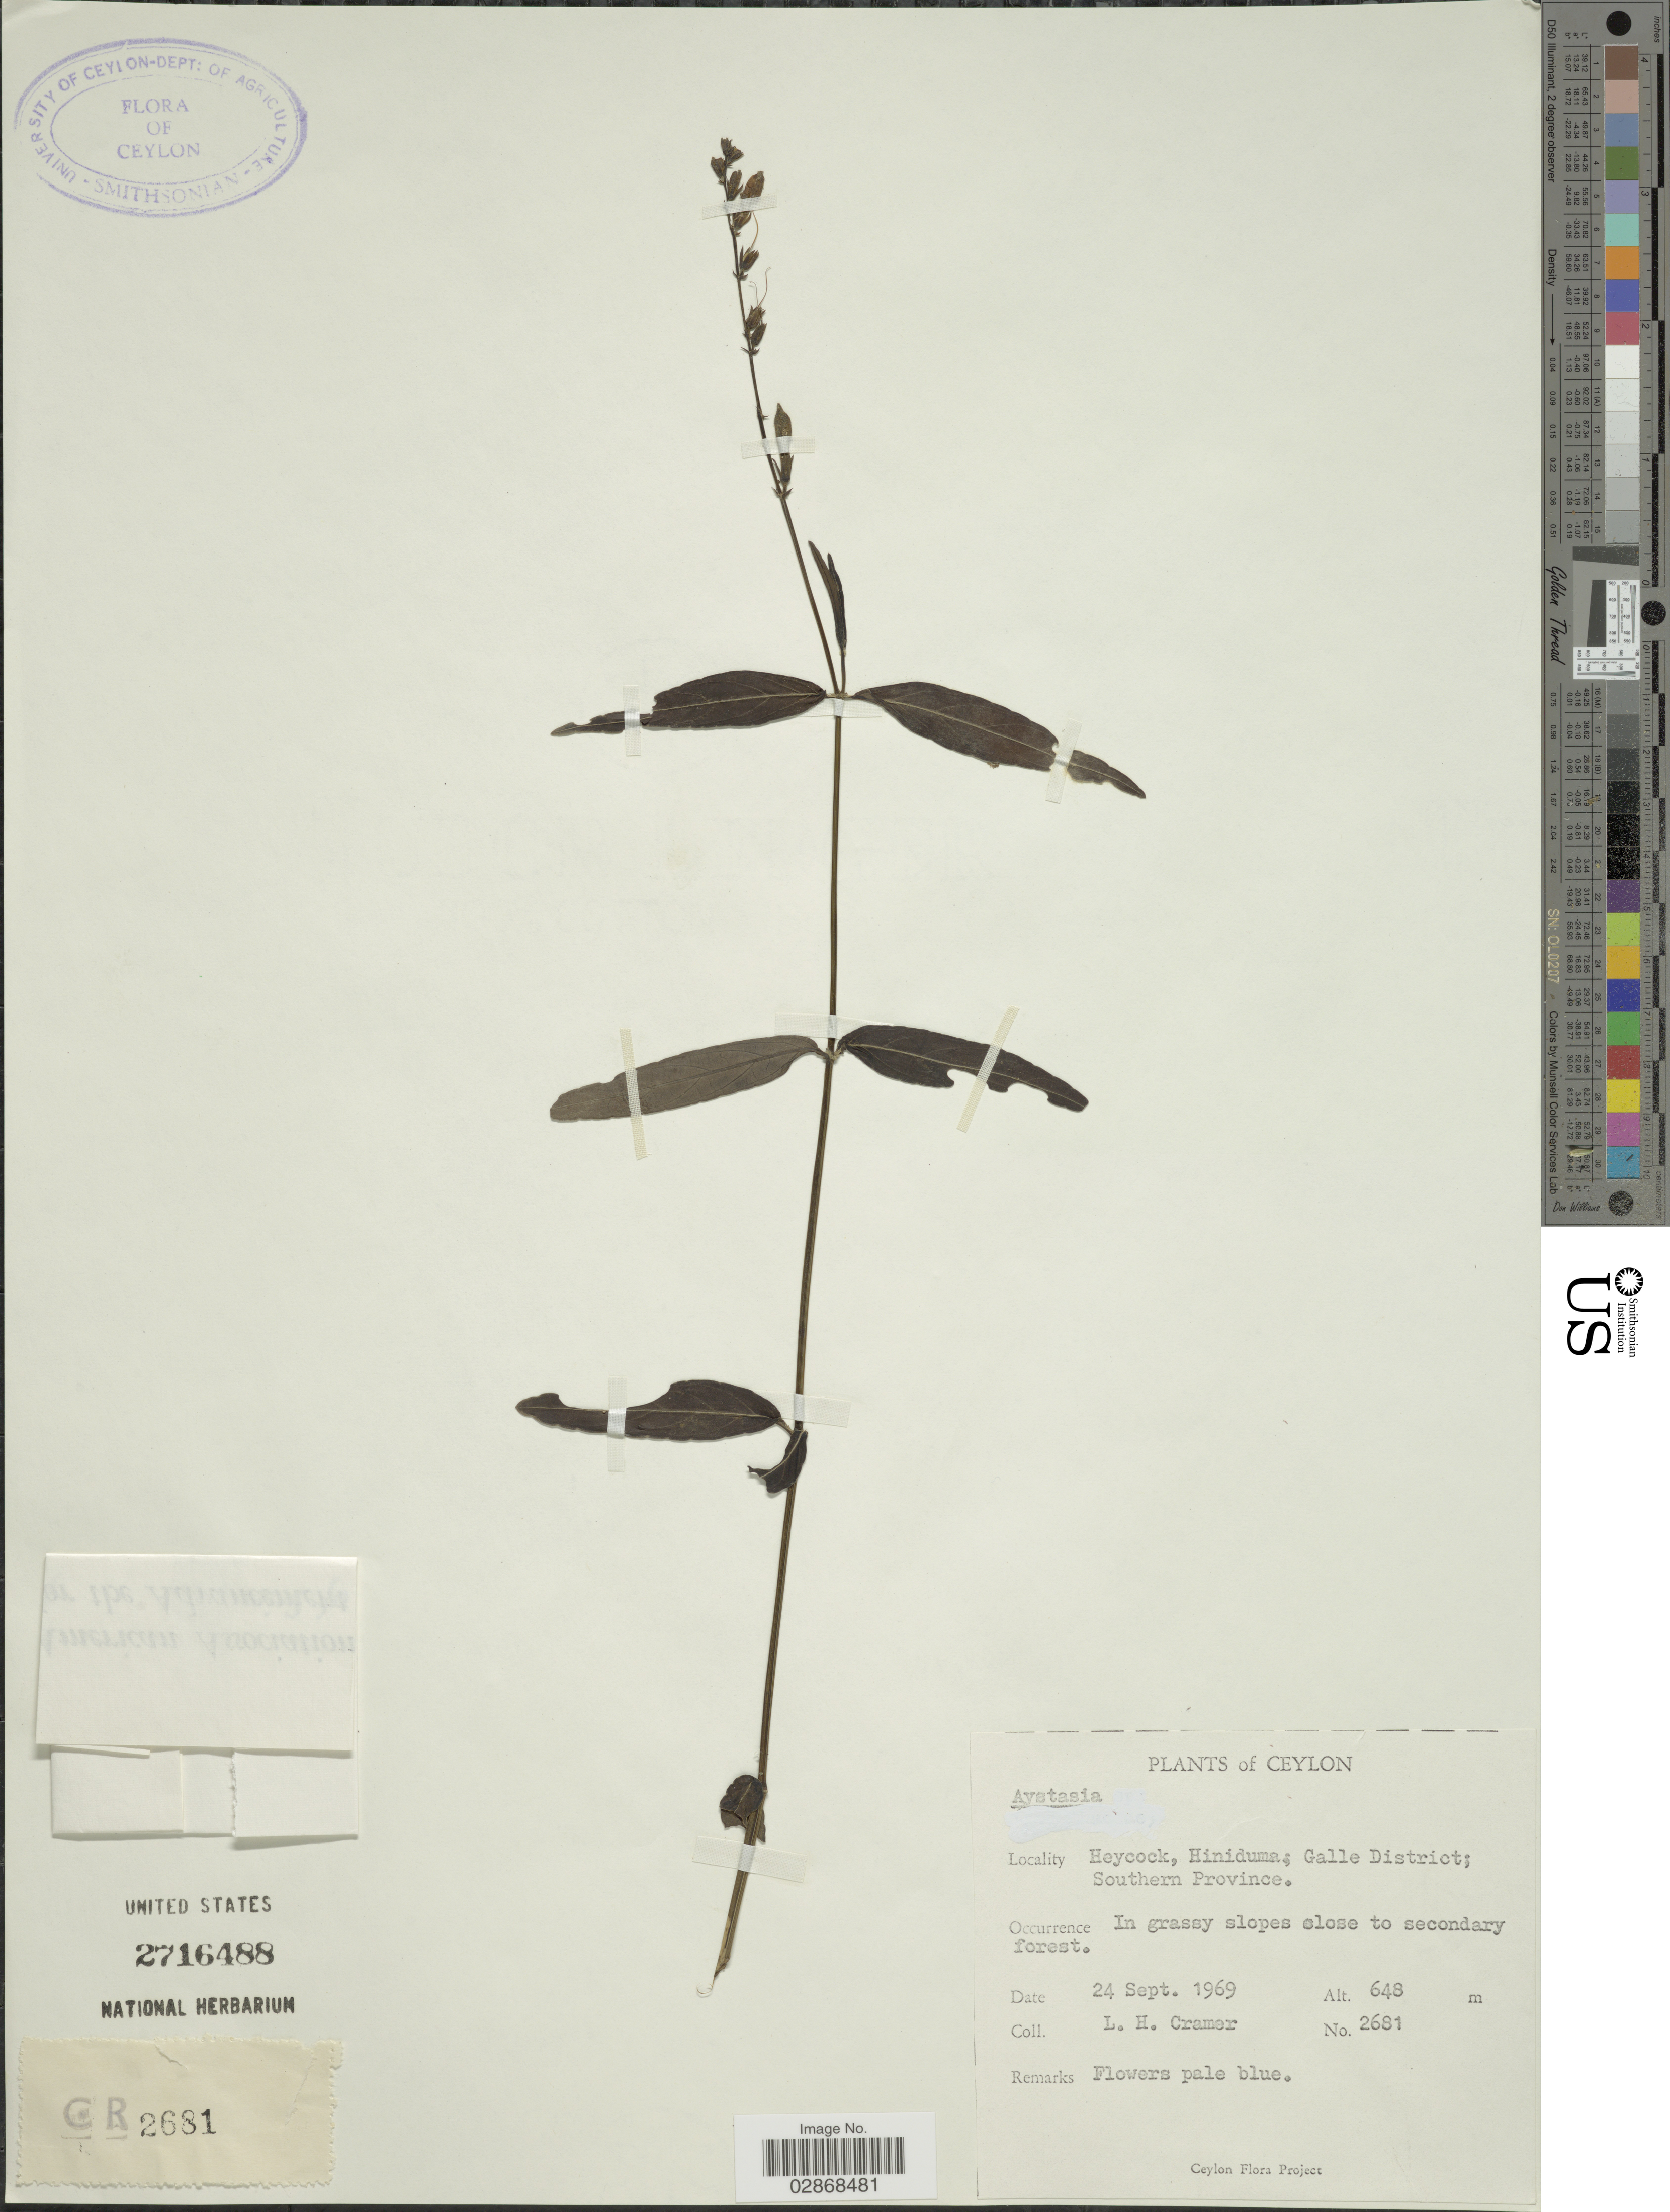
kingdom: Plantae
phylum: Tracheophyta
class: Magnoliopsida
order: Lamiales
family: Acanthaceae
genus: Asystasia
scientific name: Asystasia sp.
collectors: L. H. Cramer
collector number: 2681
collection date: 1969-09-24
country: Sri Lanka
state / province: Southern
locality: Heycock, Hiniduma; Galle District.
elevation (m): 648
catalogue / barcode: US 2716488